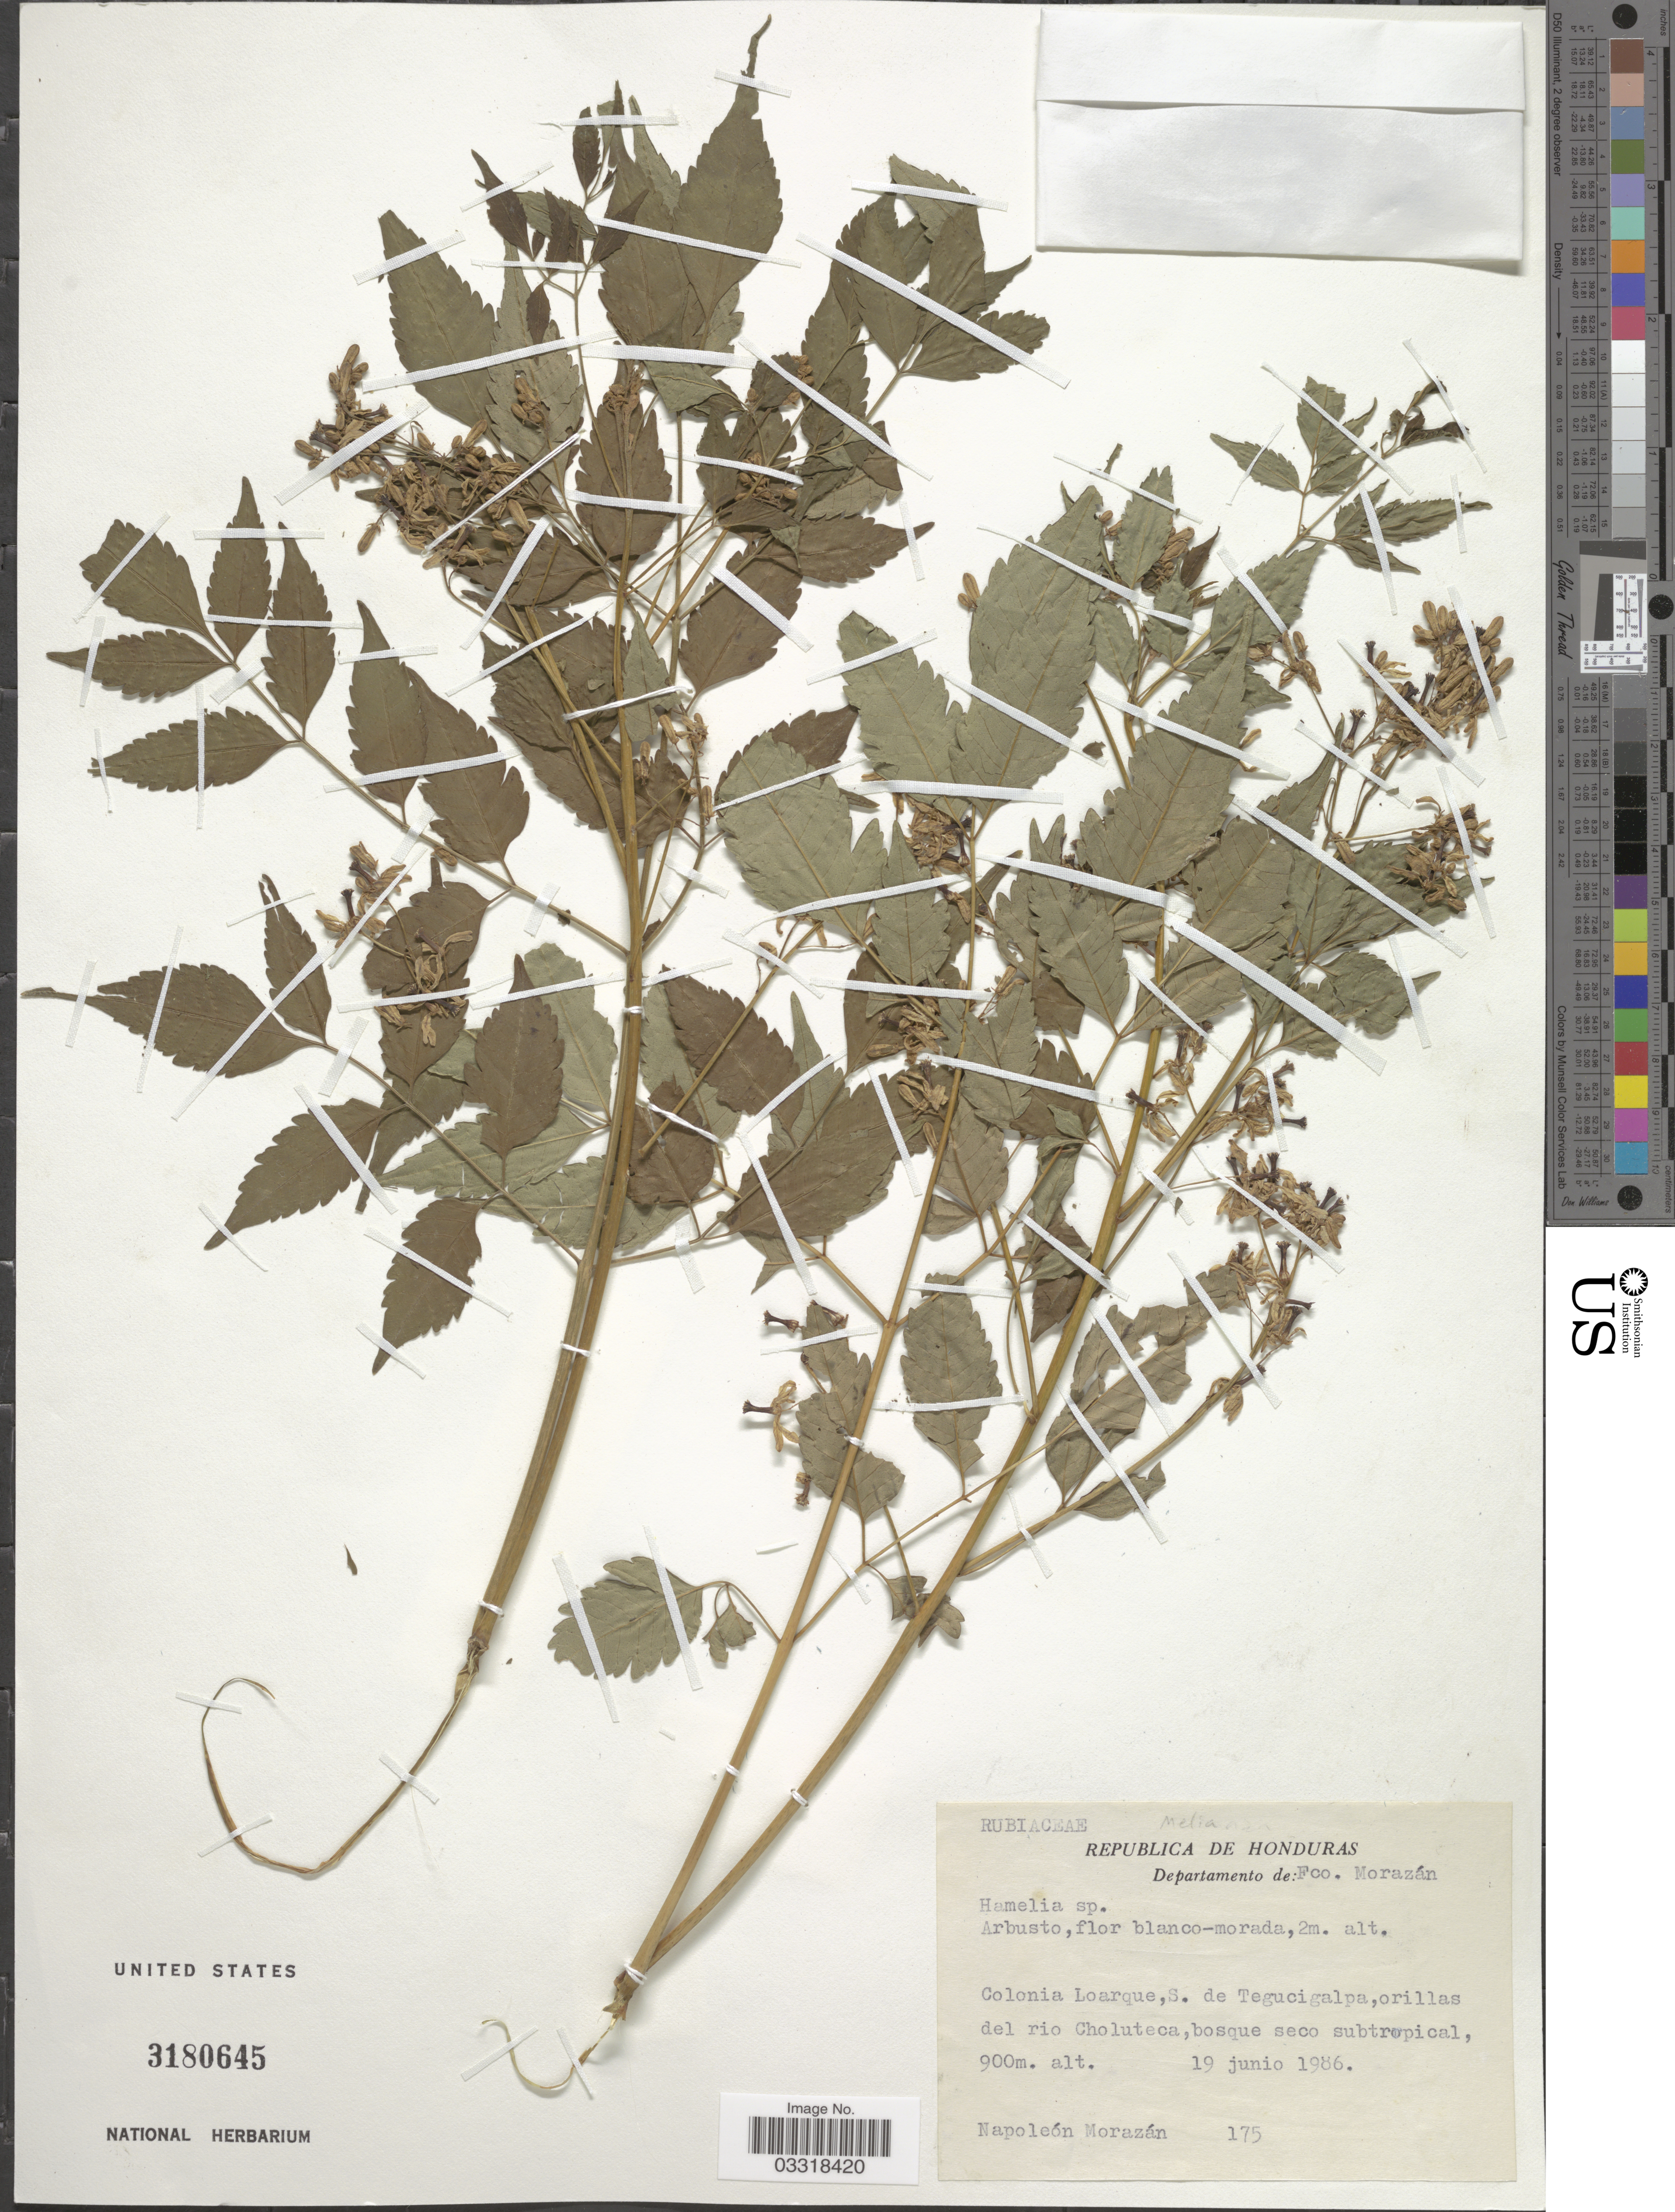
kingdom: Plantae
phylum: Tracheophyta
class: Magnoliopsida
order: Sapindales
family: Meliaceae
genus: Melia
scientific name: Melia azedarach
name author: L.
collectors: N. Morazan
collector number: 175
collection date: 1986-06-19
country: Honduras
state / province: Fco. Morazán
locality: Departamento de: Fco. Morazán. Colonia Loarque, S. de Tegucigalpa, orillas del rio Choluteca, bosque seco subtropical.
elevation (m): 900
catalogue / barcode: US 3180645